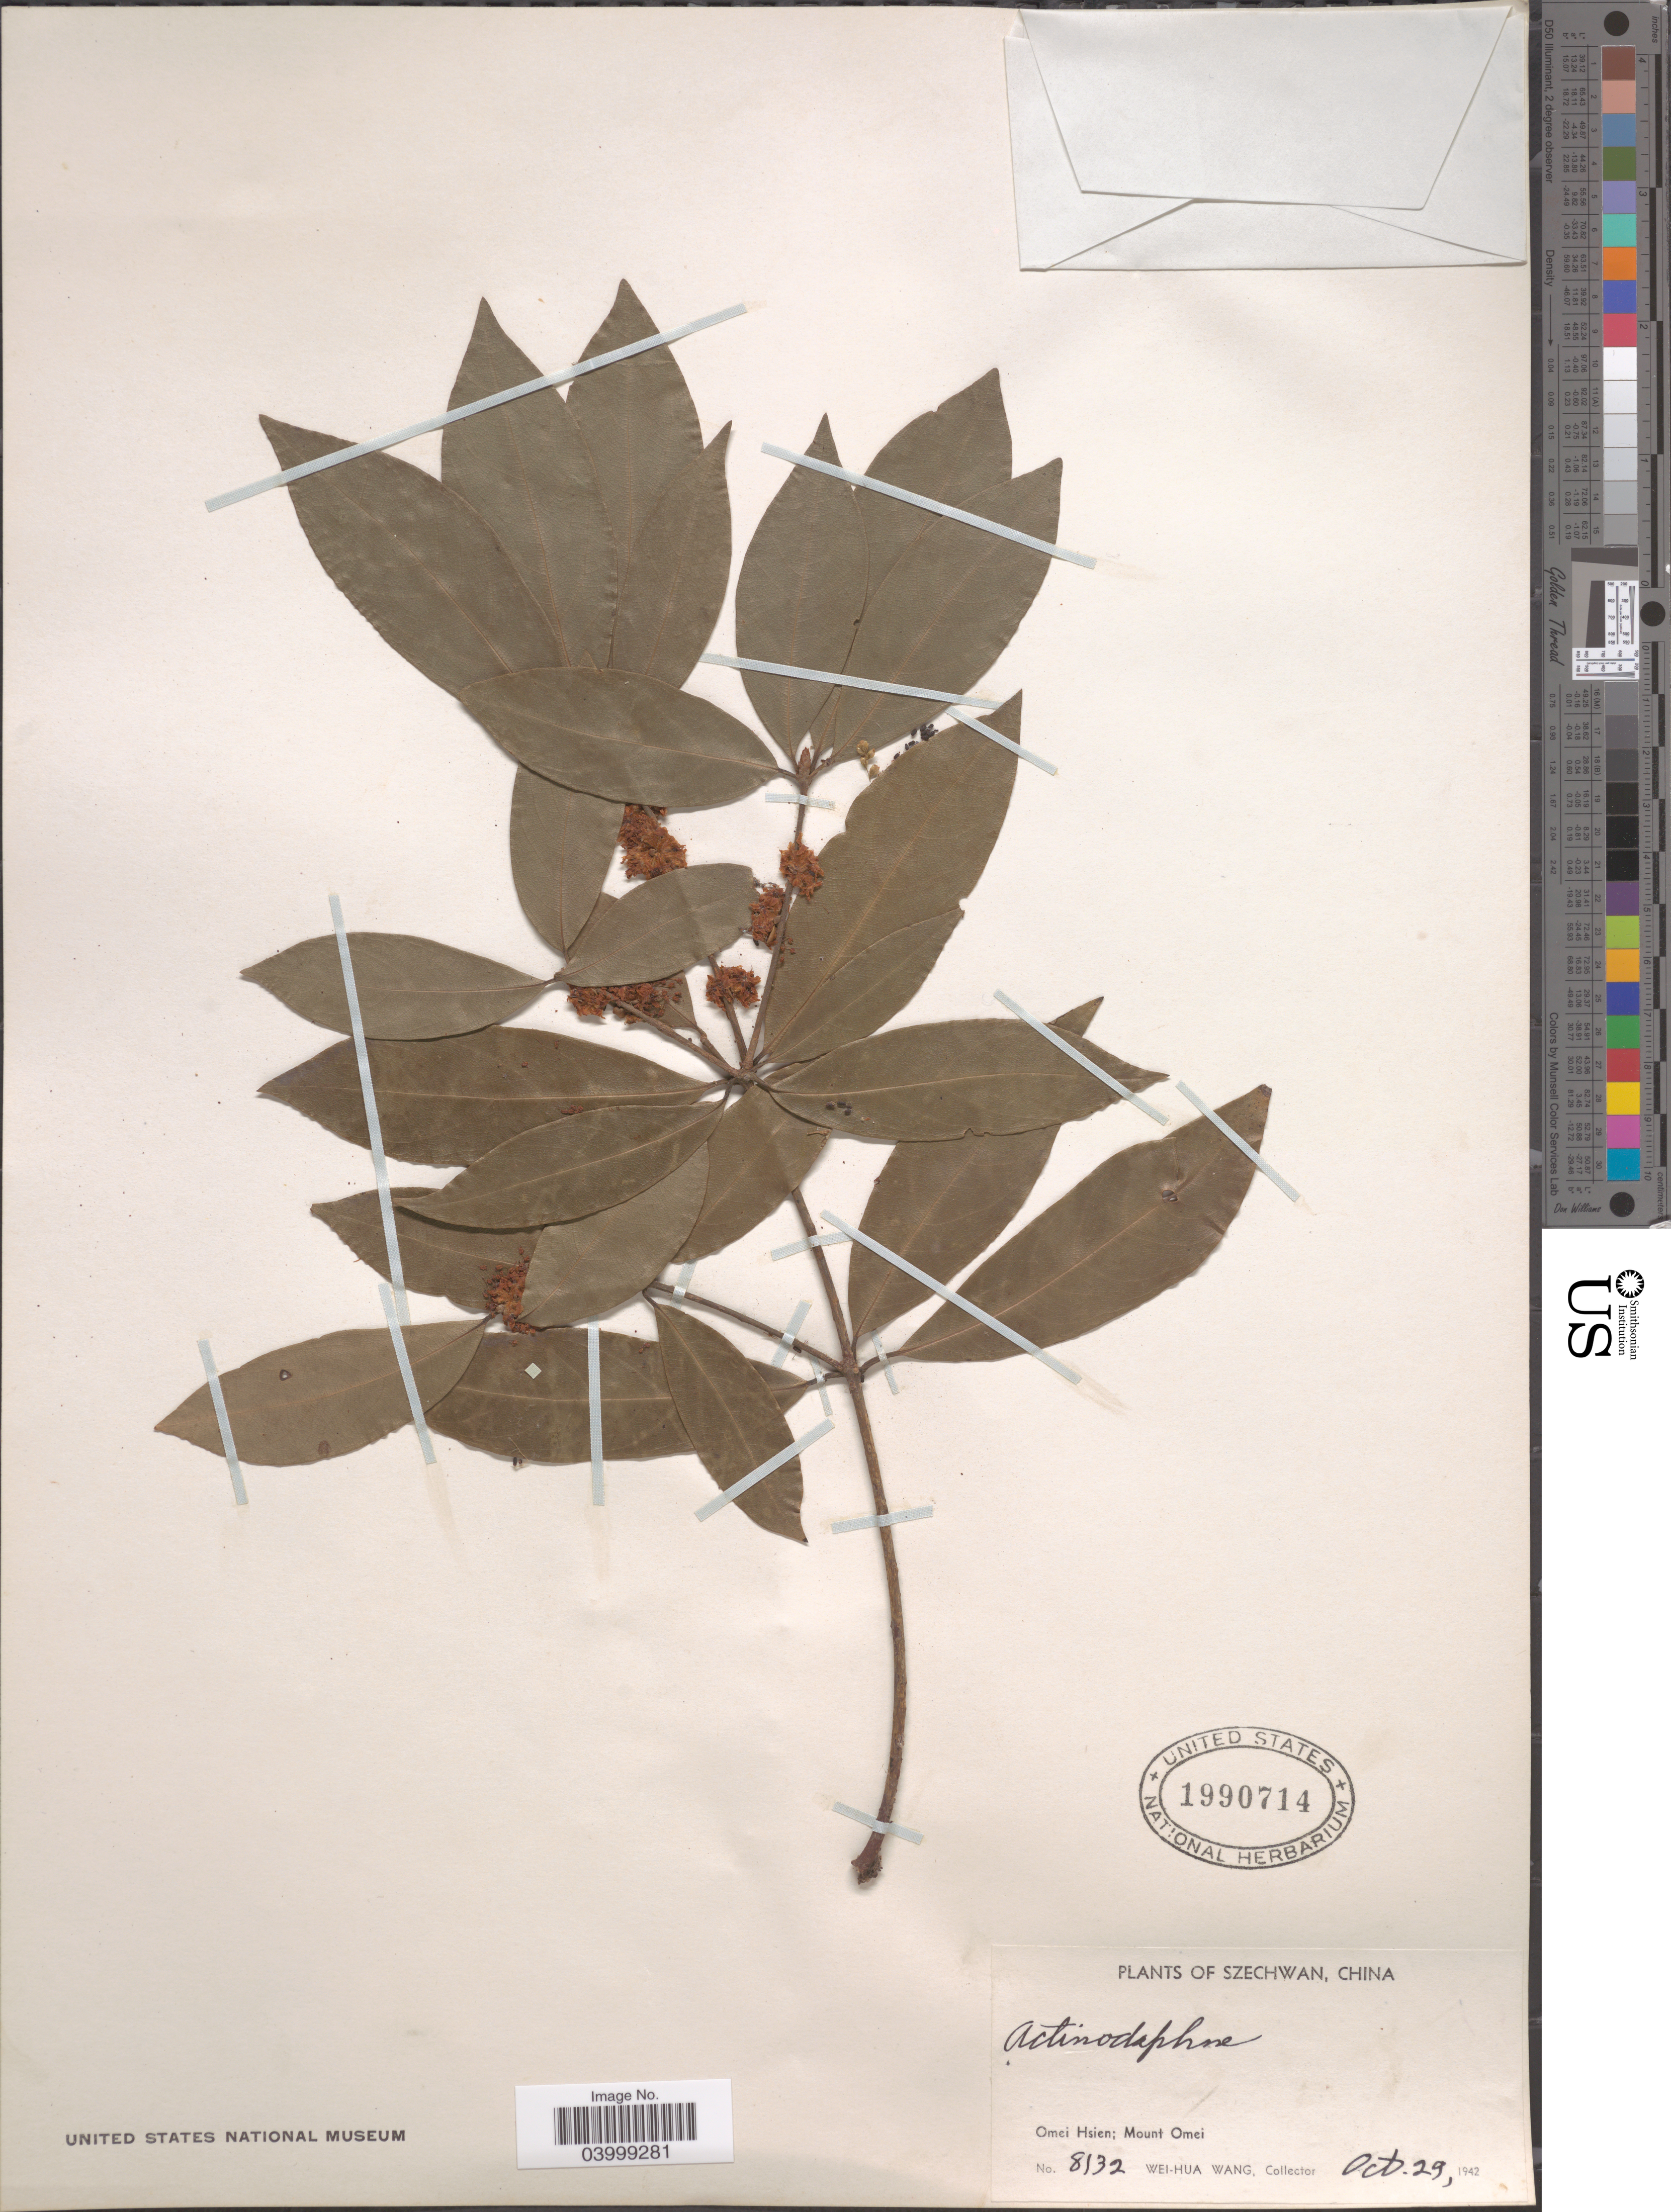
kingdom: Plantae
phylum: Tracheophyta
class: Magnoliopsida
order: Laurales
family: Lauraceae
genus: Actinodaphne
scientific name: Actinodaphne sp.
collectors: W. Wang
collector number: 8132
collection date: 1942-10-29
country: China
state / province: Sichuan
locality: Szechwan. Omei Hsien; Mount Omei.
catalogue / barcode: US 1990714